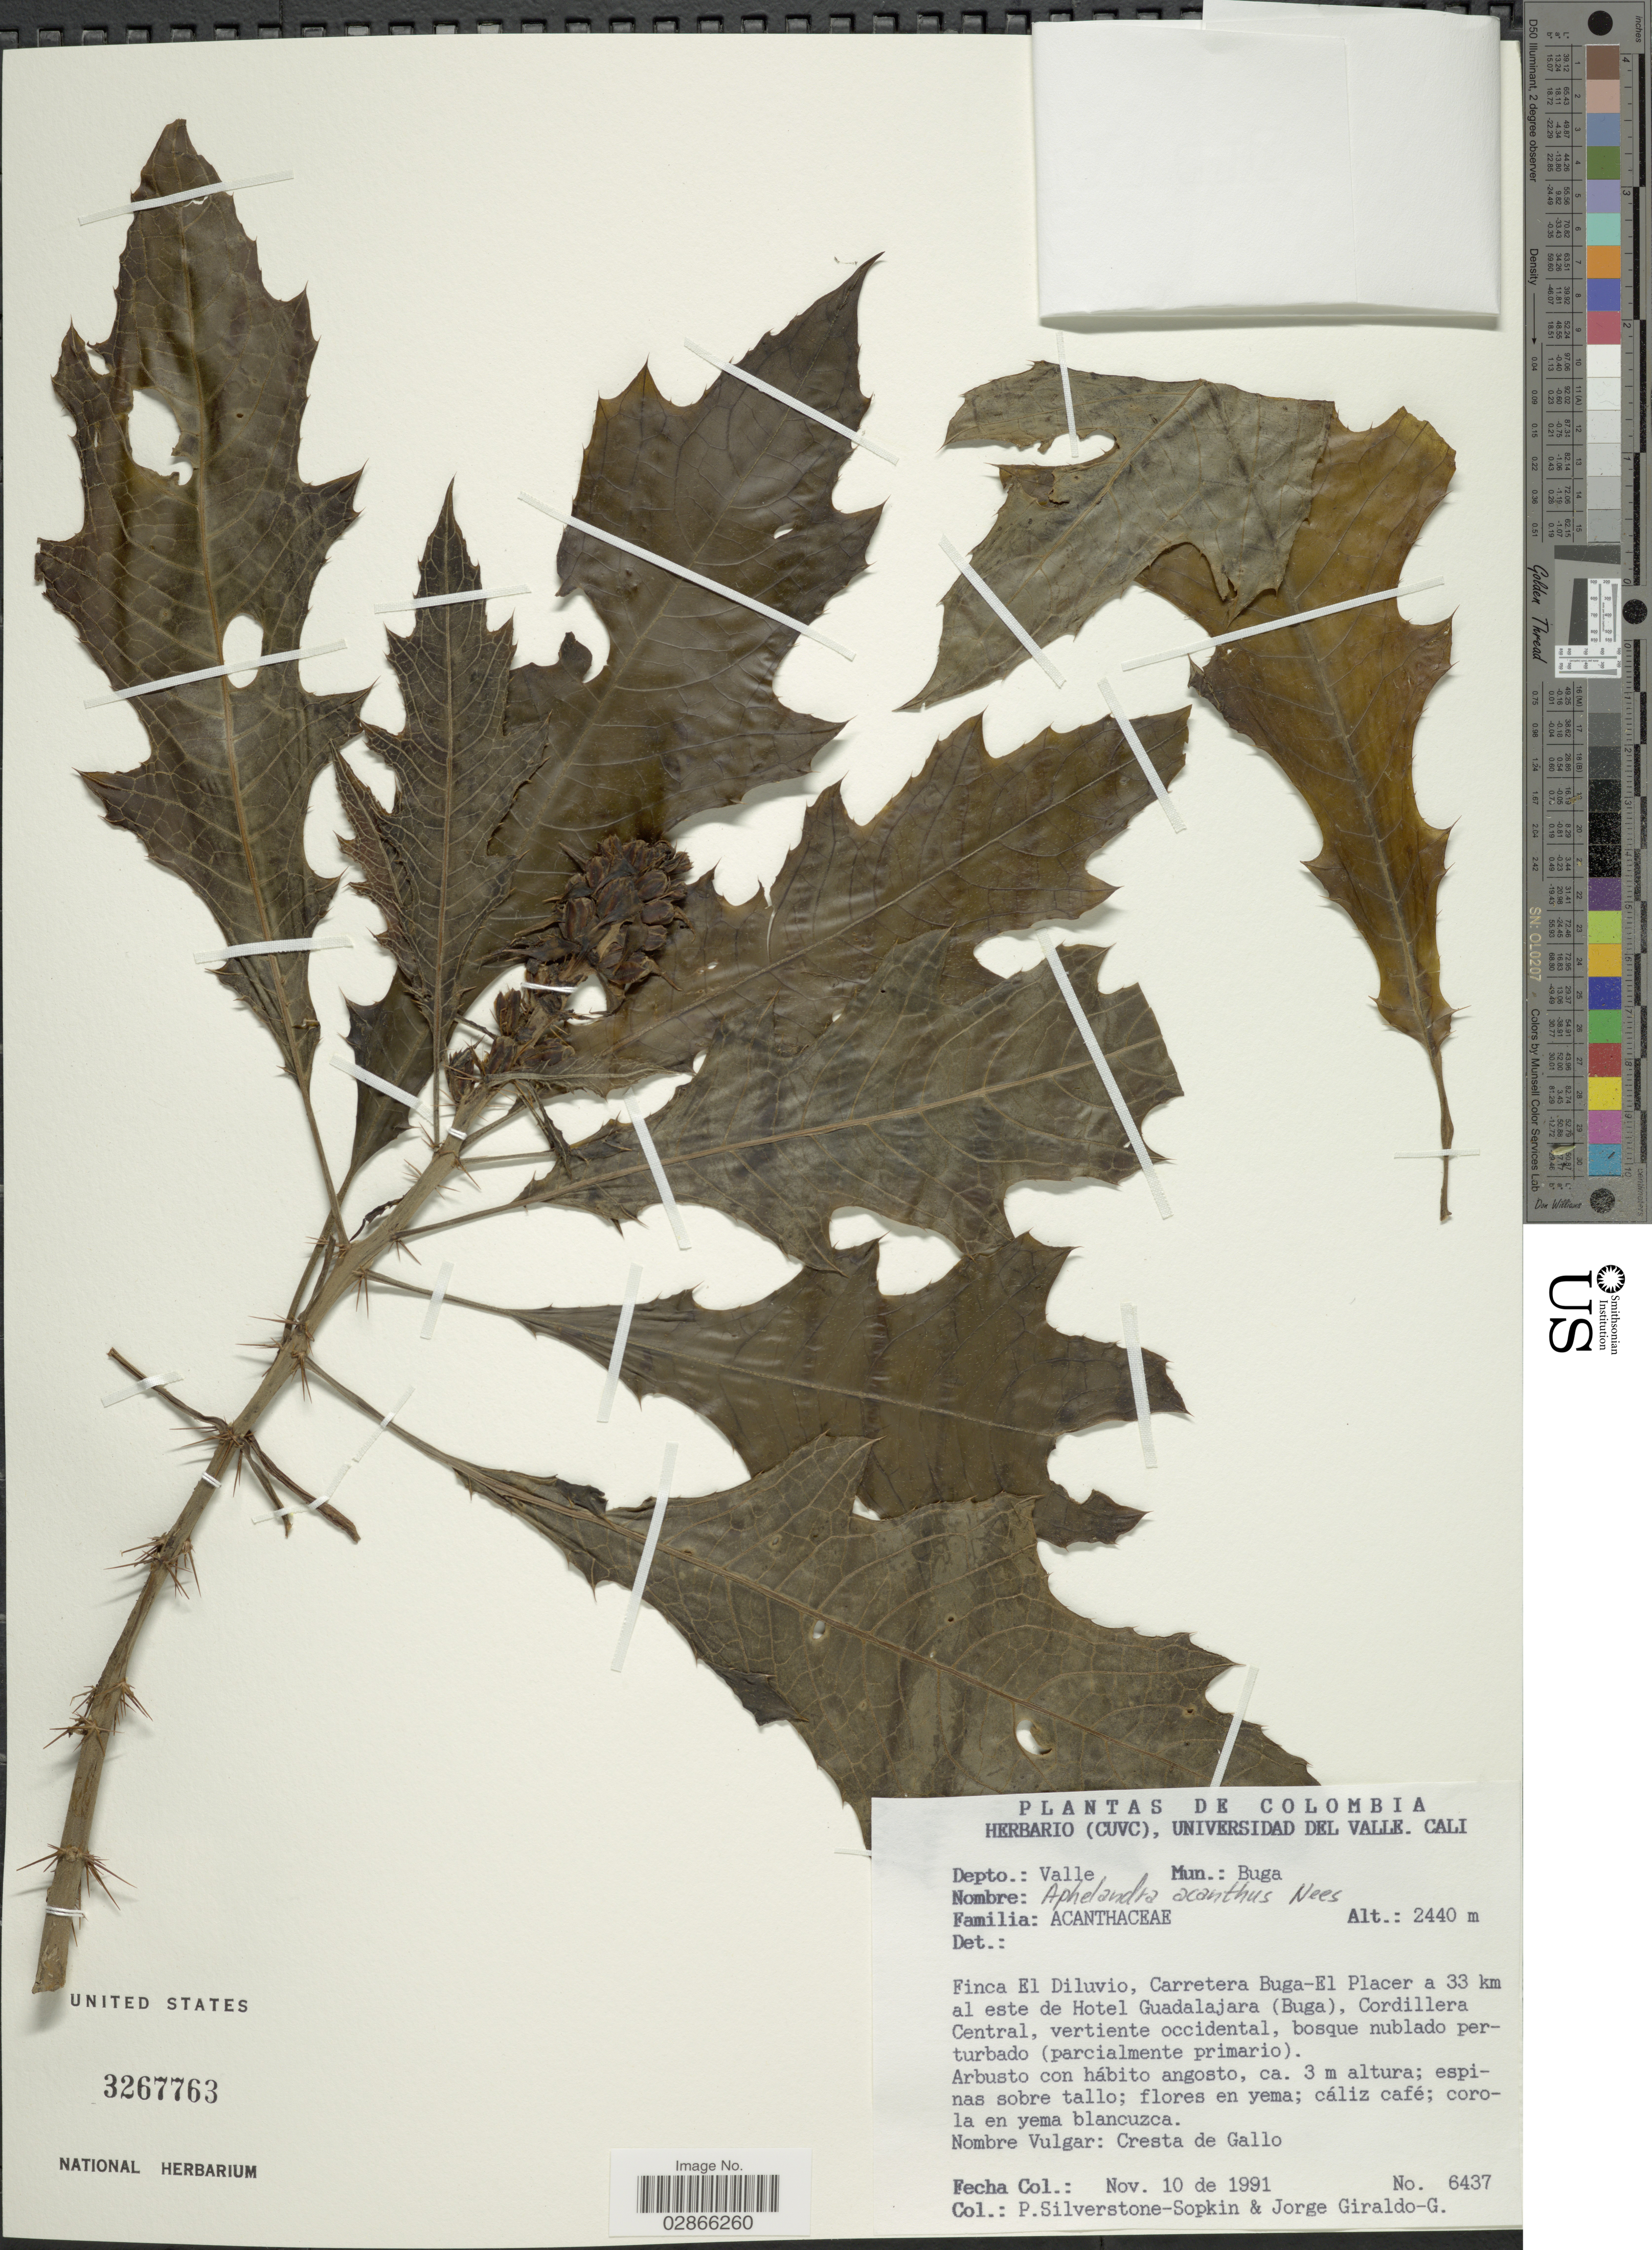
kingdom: Plantae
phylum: Tracheophyta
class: Magnoliopsida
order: Lamiales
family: Acanthaceae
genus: Aphelandra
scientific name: Aphelandra acanthus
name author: Nees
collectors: P. A. Silverstone-Sopkin & J. Giraldo-G.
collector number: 6437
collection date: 1991-11-10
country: Colombia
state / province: Valle del Cauca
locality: Depto.: Valle Mun.: Buga. Finca El Diluvio, Carretera Buga-El Placer a 33 km al este de Hotel Guadalajara (Buga), Cordillera Central, vertiente occidental.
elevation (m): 2440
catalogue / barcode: US 3267763